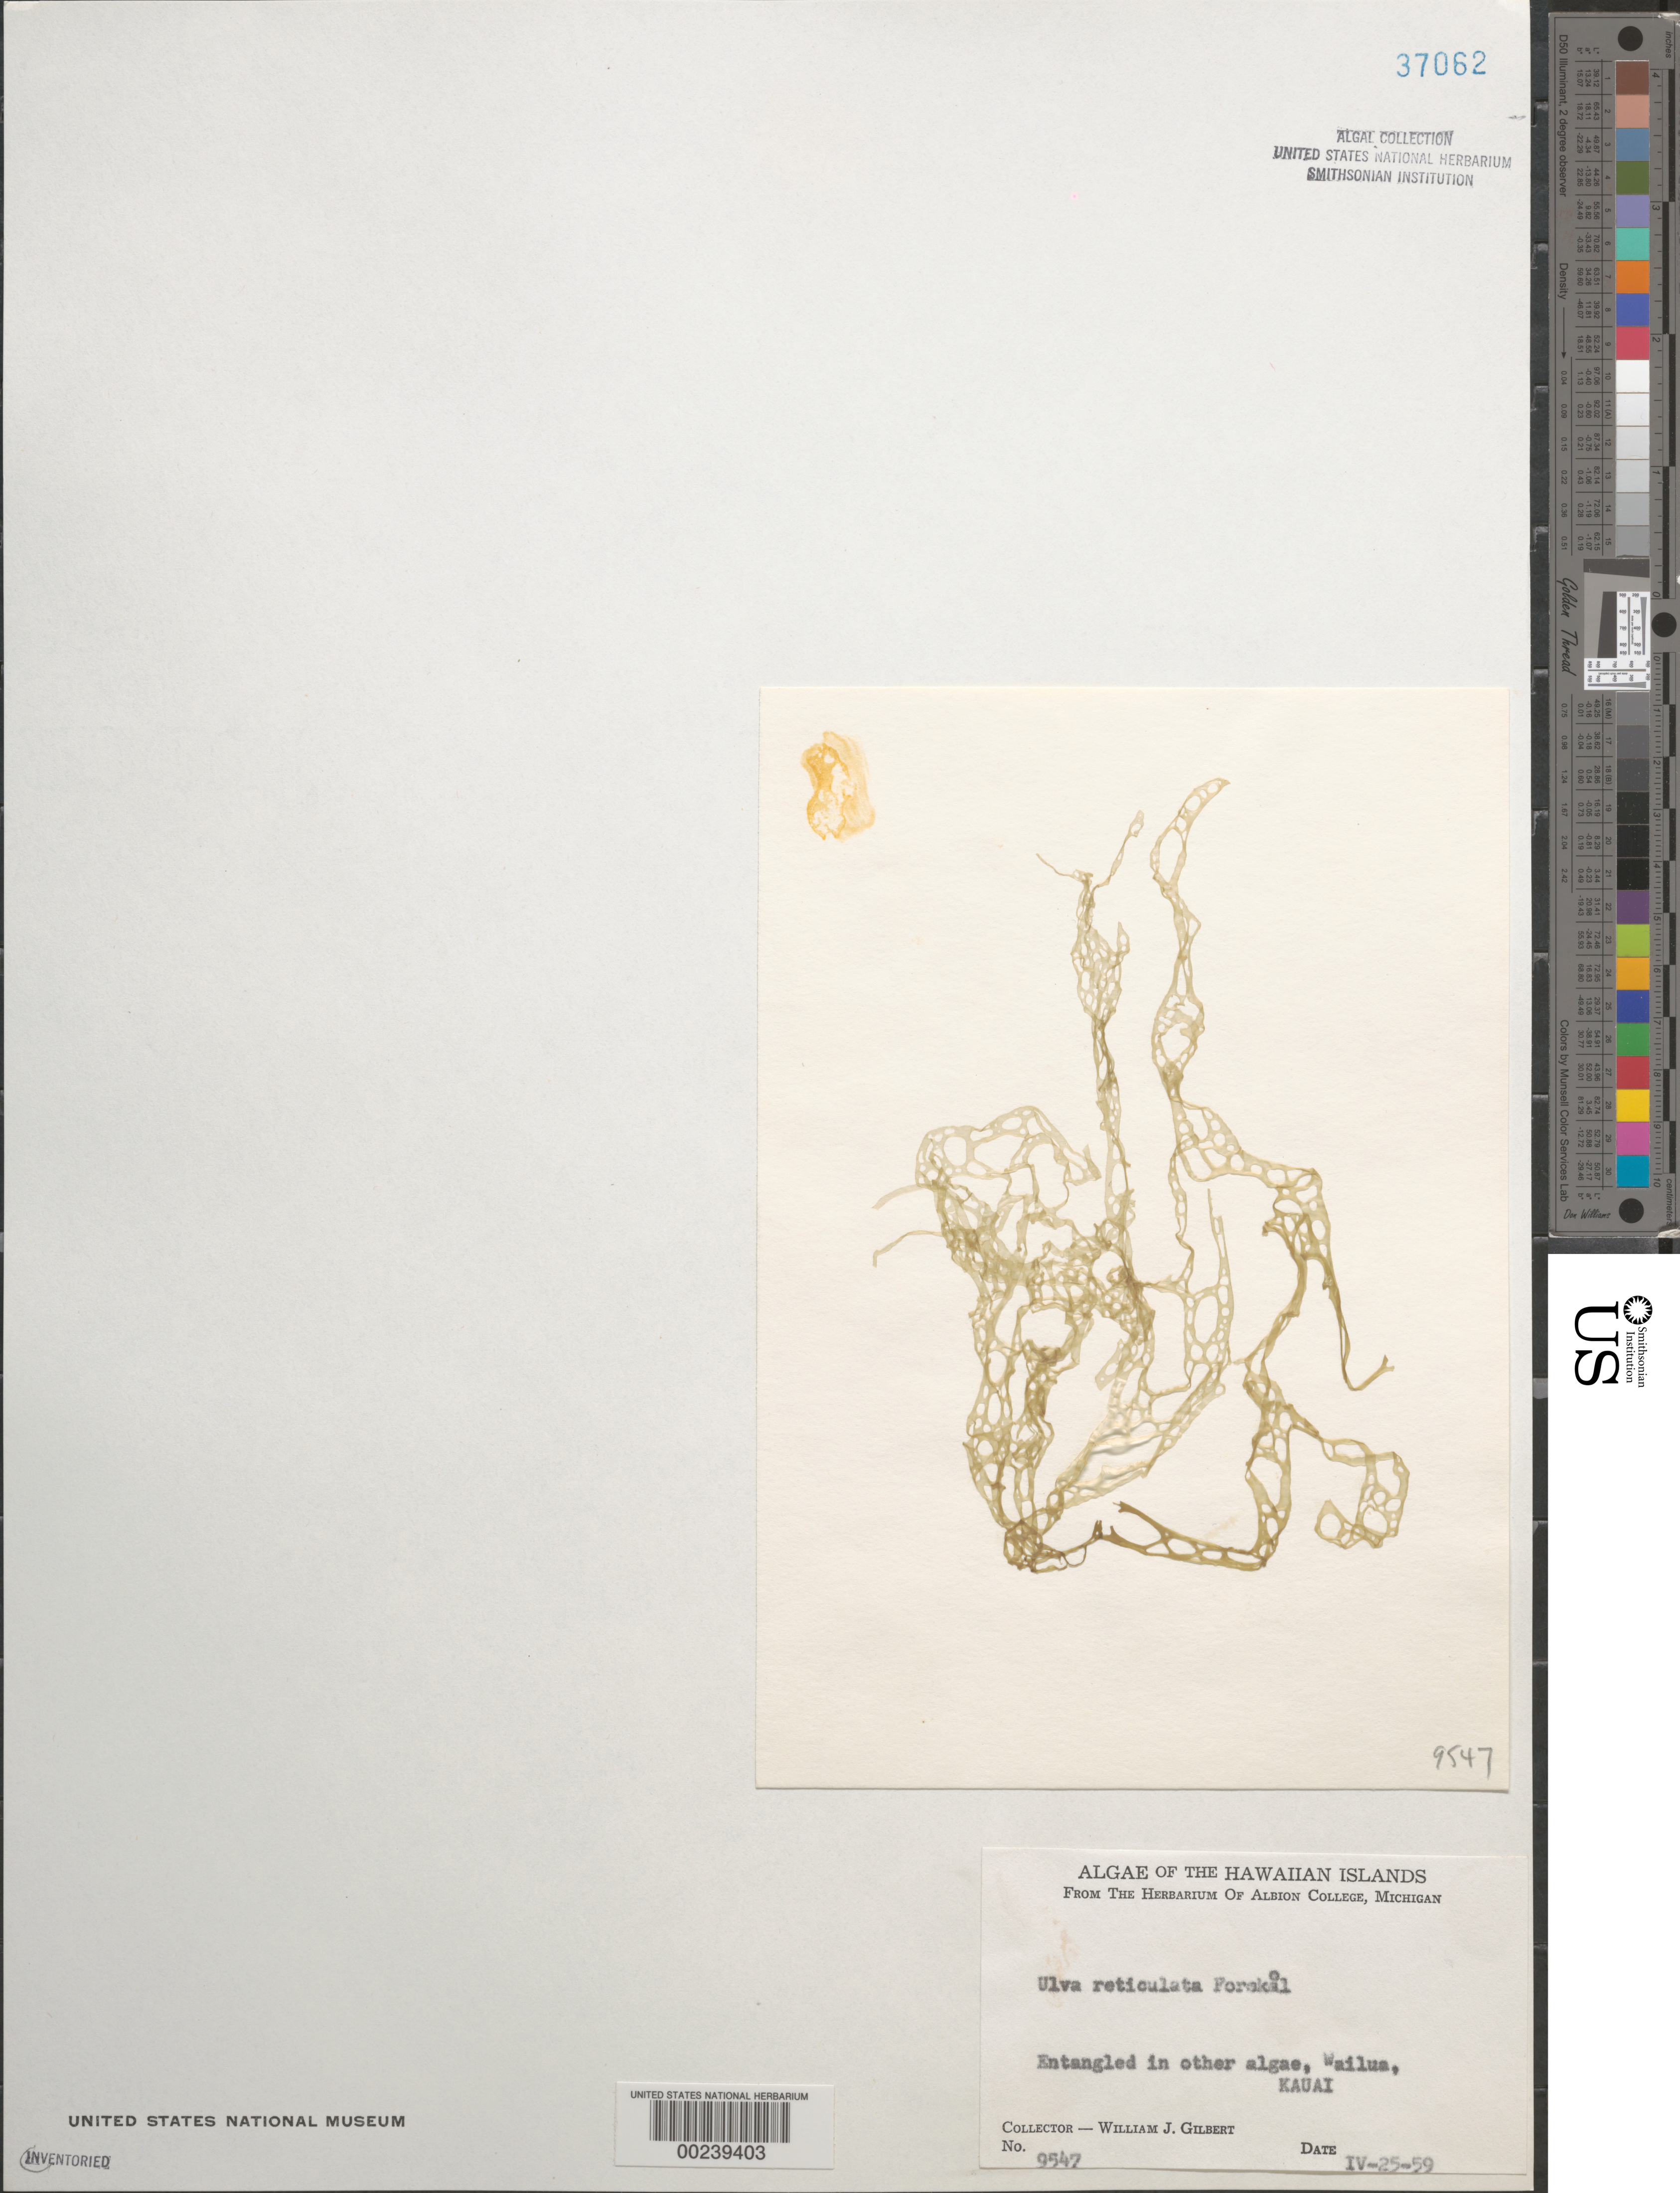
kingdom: Plantae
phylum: Chlorophyta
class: Ulvophyceae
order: Ulvales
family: Ulvaceae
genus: Ulva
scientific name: Ulva reticulata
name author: Forssk.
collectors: W. J. Gilbert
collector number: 9547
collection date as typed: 25 Apr 1959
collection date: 1959-04-25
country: United States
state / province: Hawaii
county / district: Kauai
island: Kaua'i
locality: Wailua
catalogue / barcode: US 37062